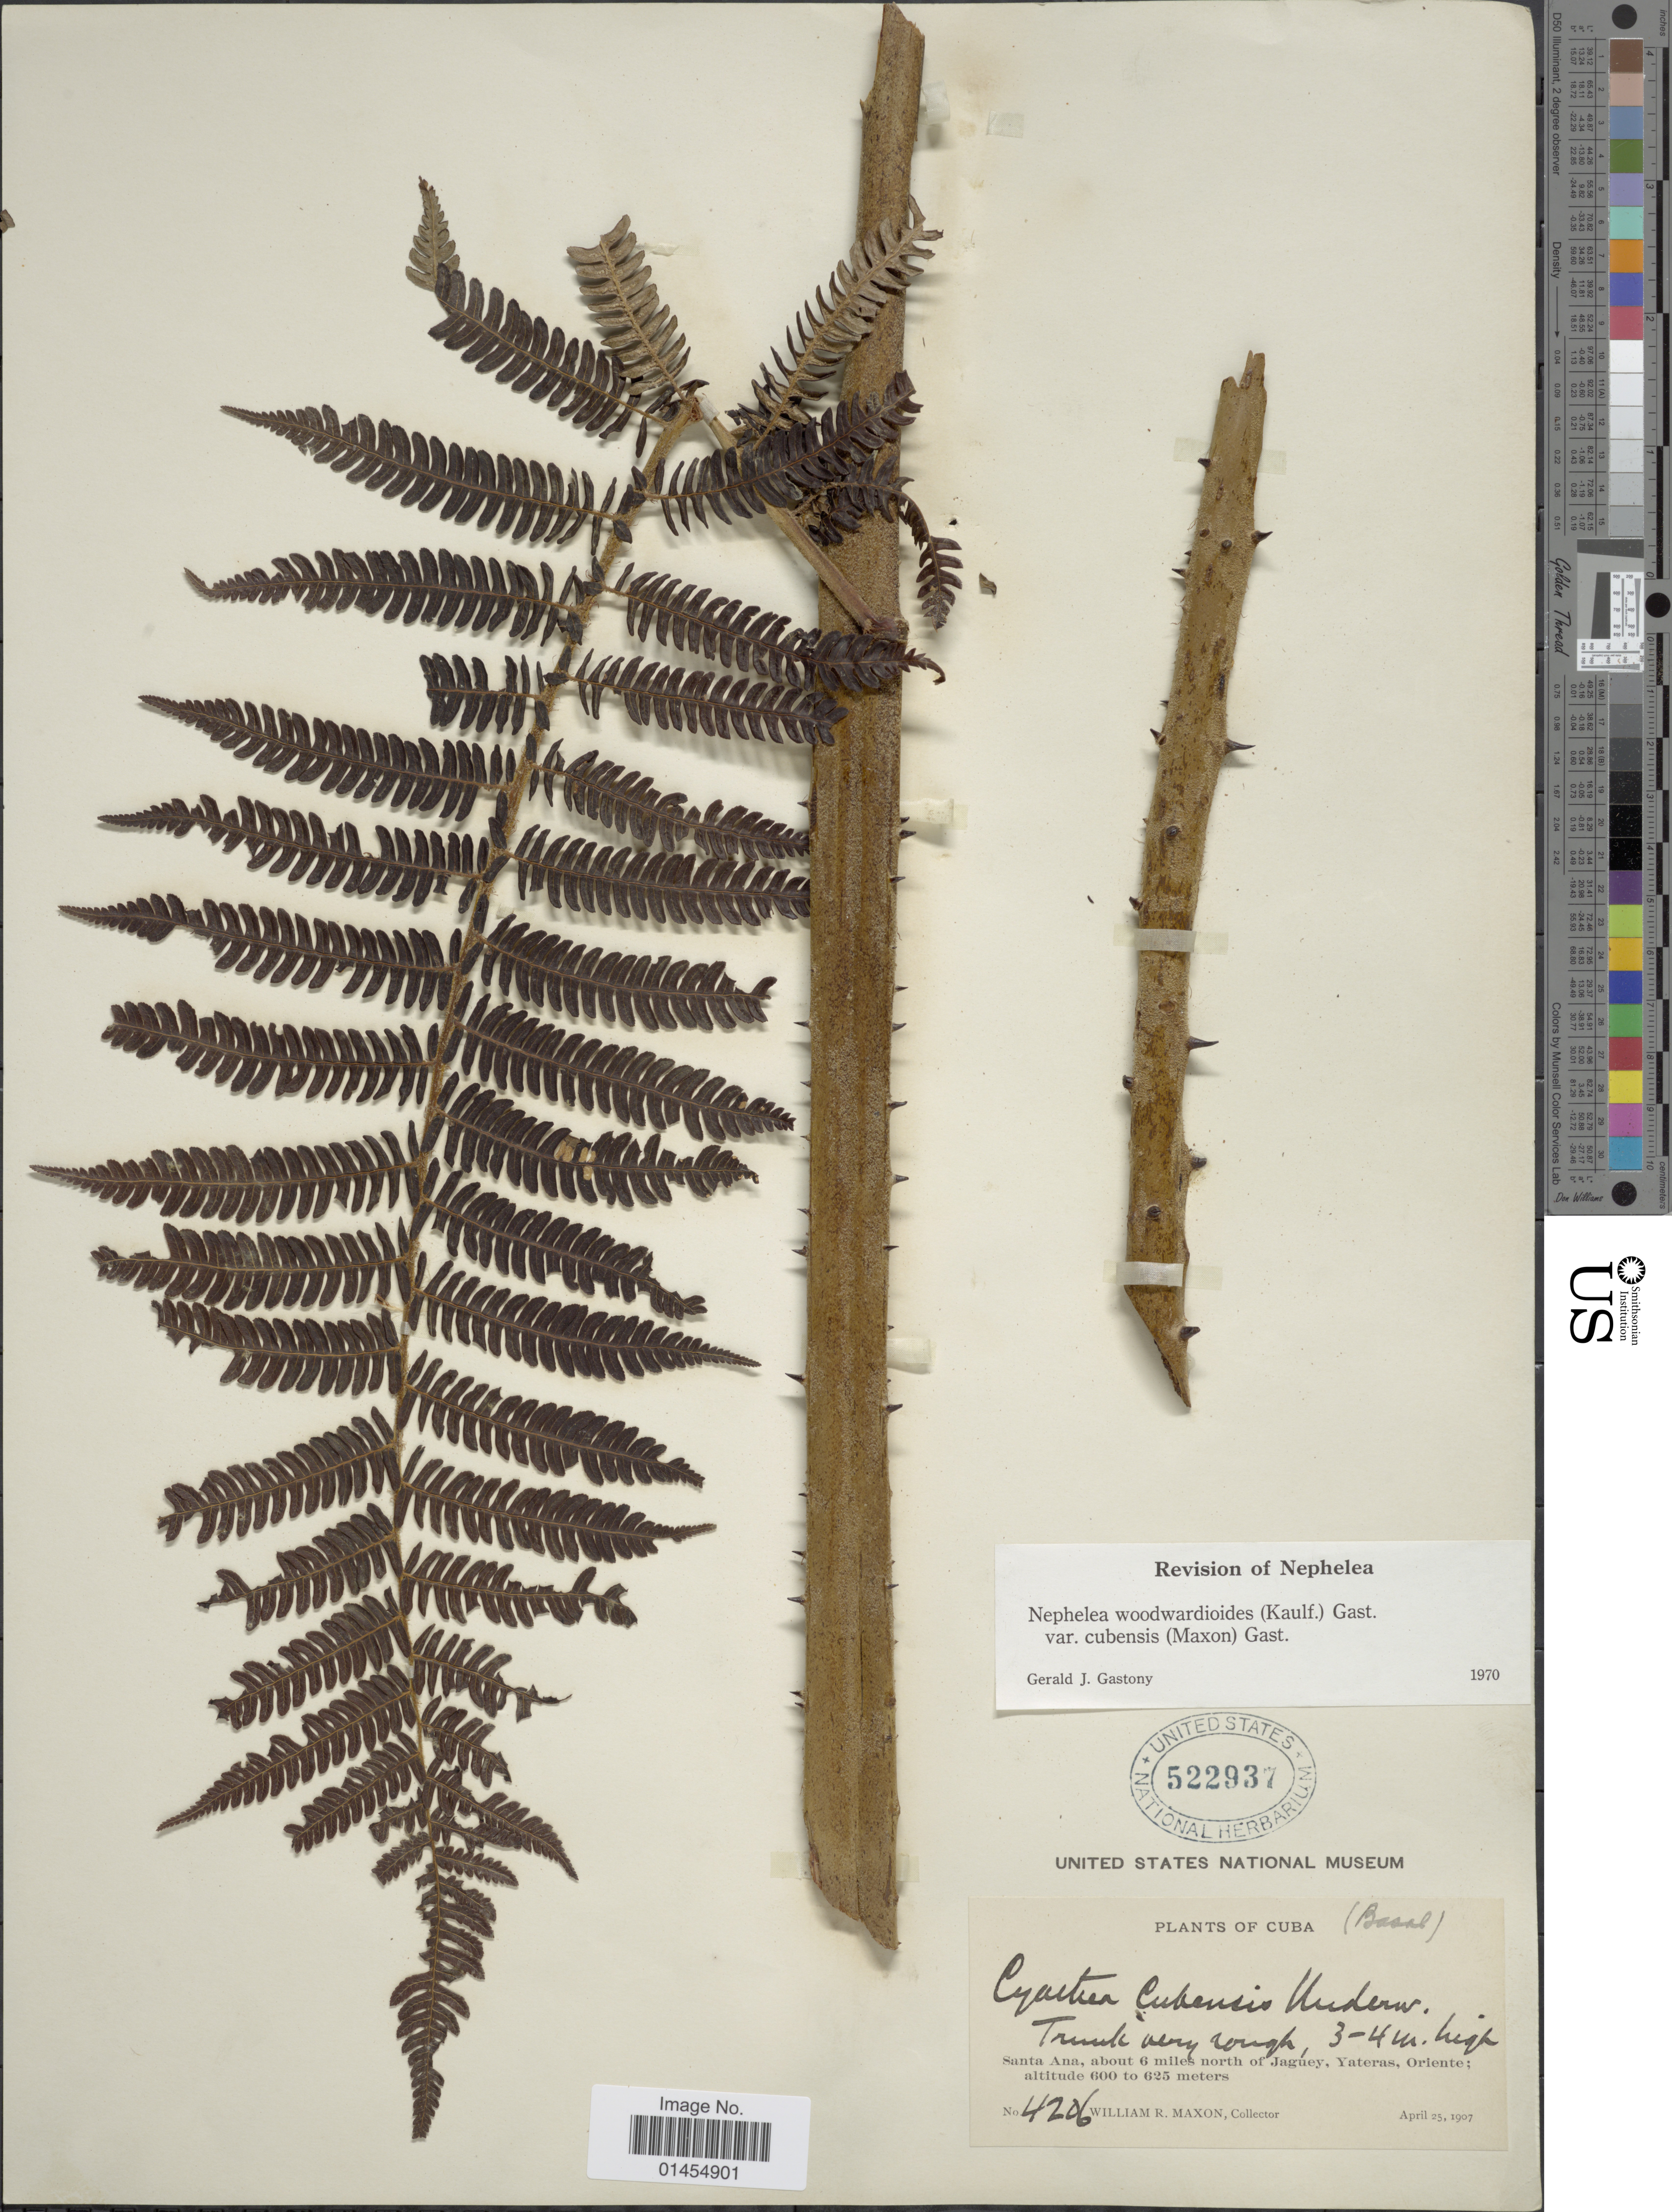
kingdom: Plantae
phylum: Tracheophyta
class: Polypodiopsida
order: Cyatheales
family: Cyatheaceae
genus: Alsophila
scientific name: Alsophila woodwardioides var. cubensis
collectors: W. R. Maxon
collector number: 4206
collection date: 1907-04-25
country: Cuba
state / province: Oriente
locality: Santa Ana, about 6 miles north of Jaguey, Yateras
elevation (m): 600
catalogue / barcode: US 522937